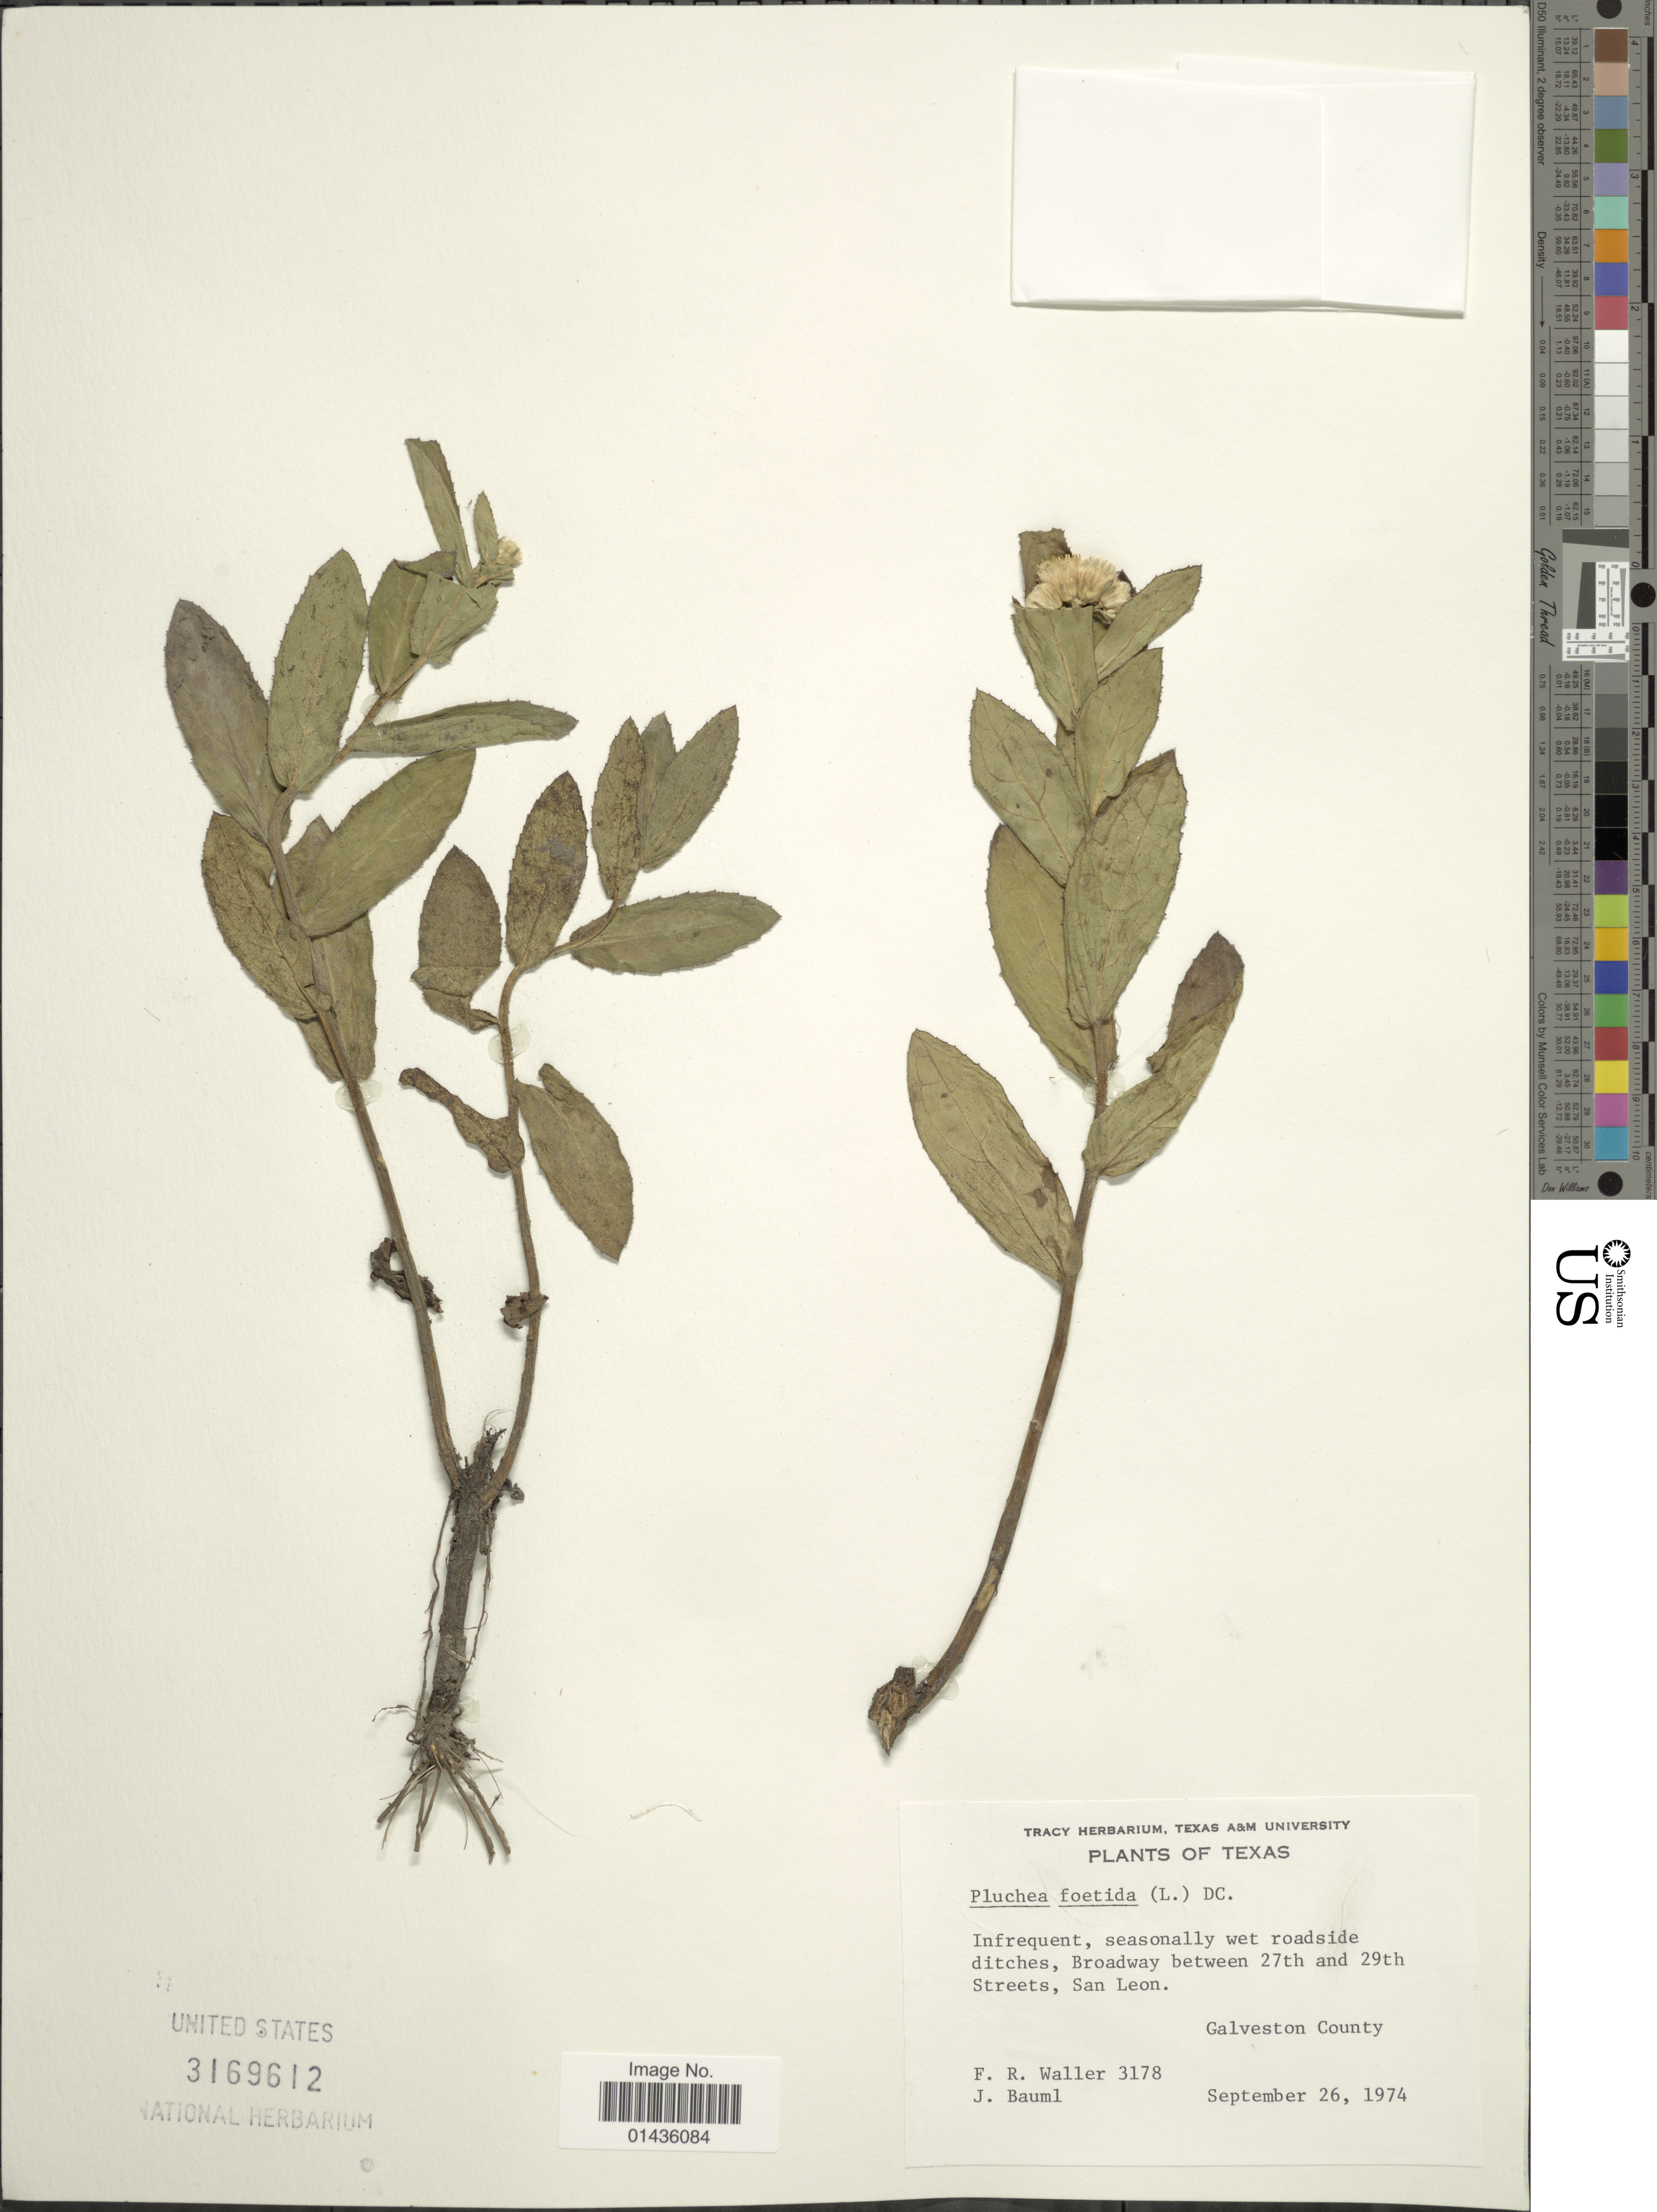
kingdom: Plantae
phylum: Tracheophyta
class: Magnoliopsida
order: Asterales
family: Asteraceae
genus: Pluchea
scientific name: Pluchea foetida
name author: (L.) DC.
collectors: F. R. Waller & J. Bauml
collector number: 3178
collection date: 1974-09-26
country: United States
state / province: Texas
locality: Broadway between 27th and 29th Streets, San Leon, Galveston County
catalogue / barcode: US 3169612